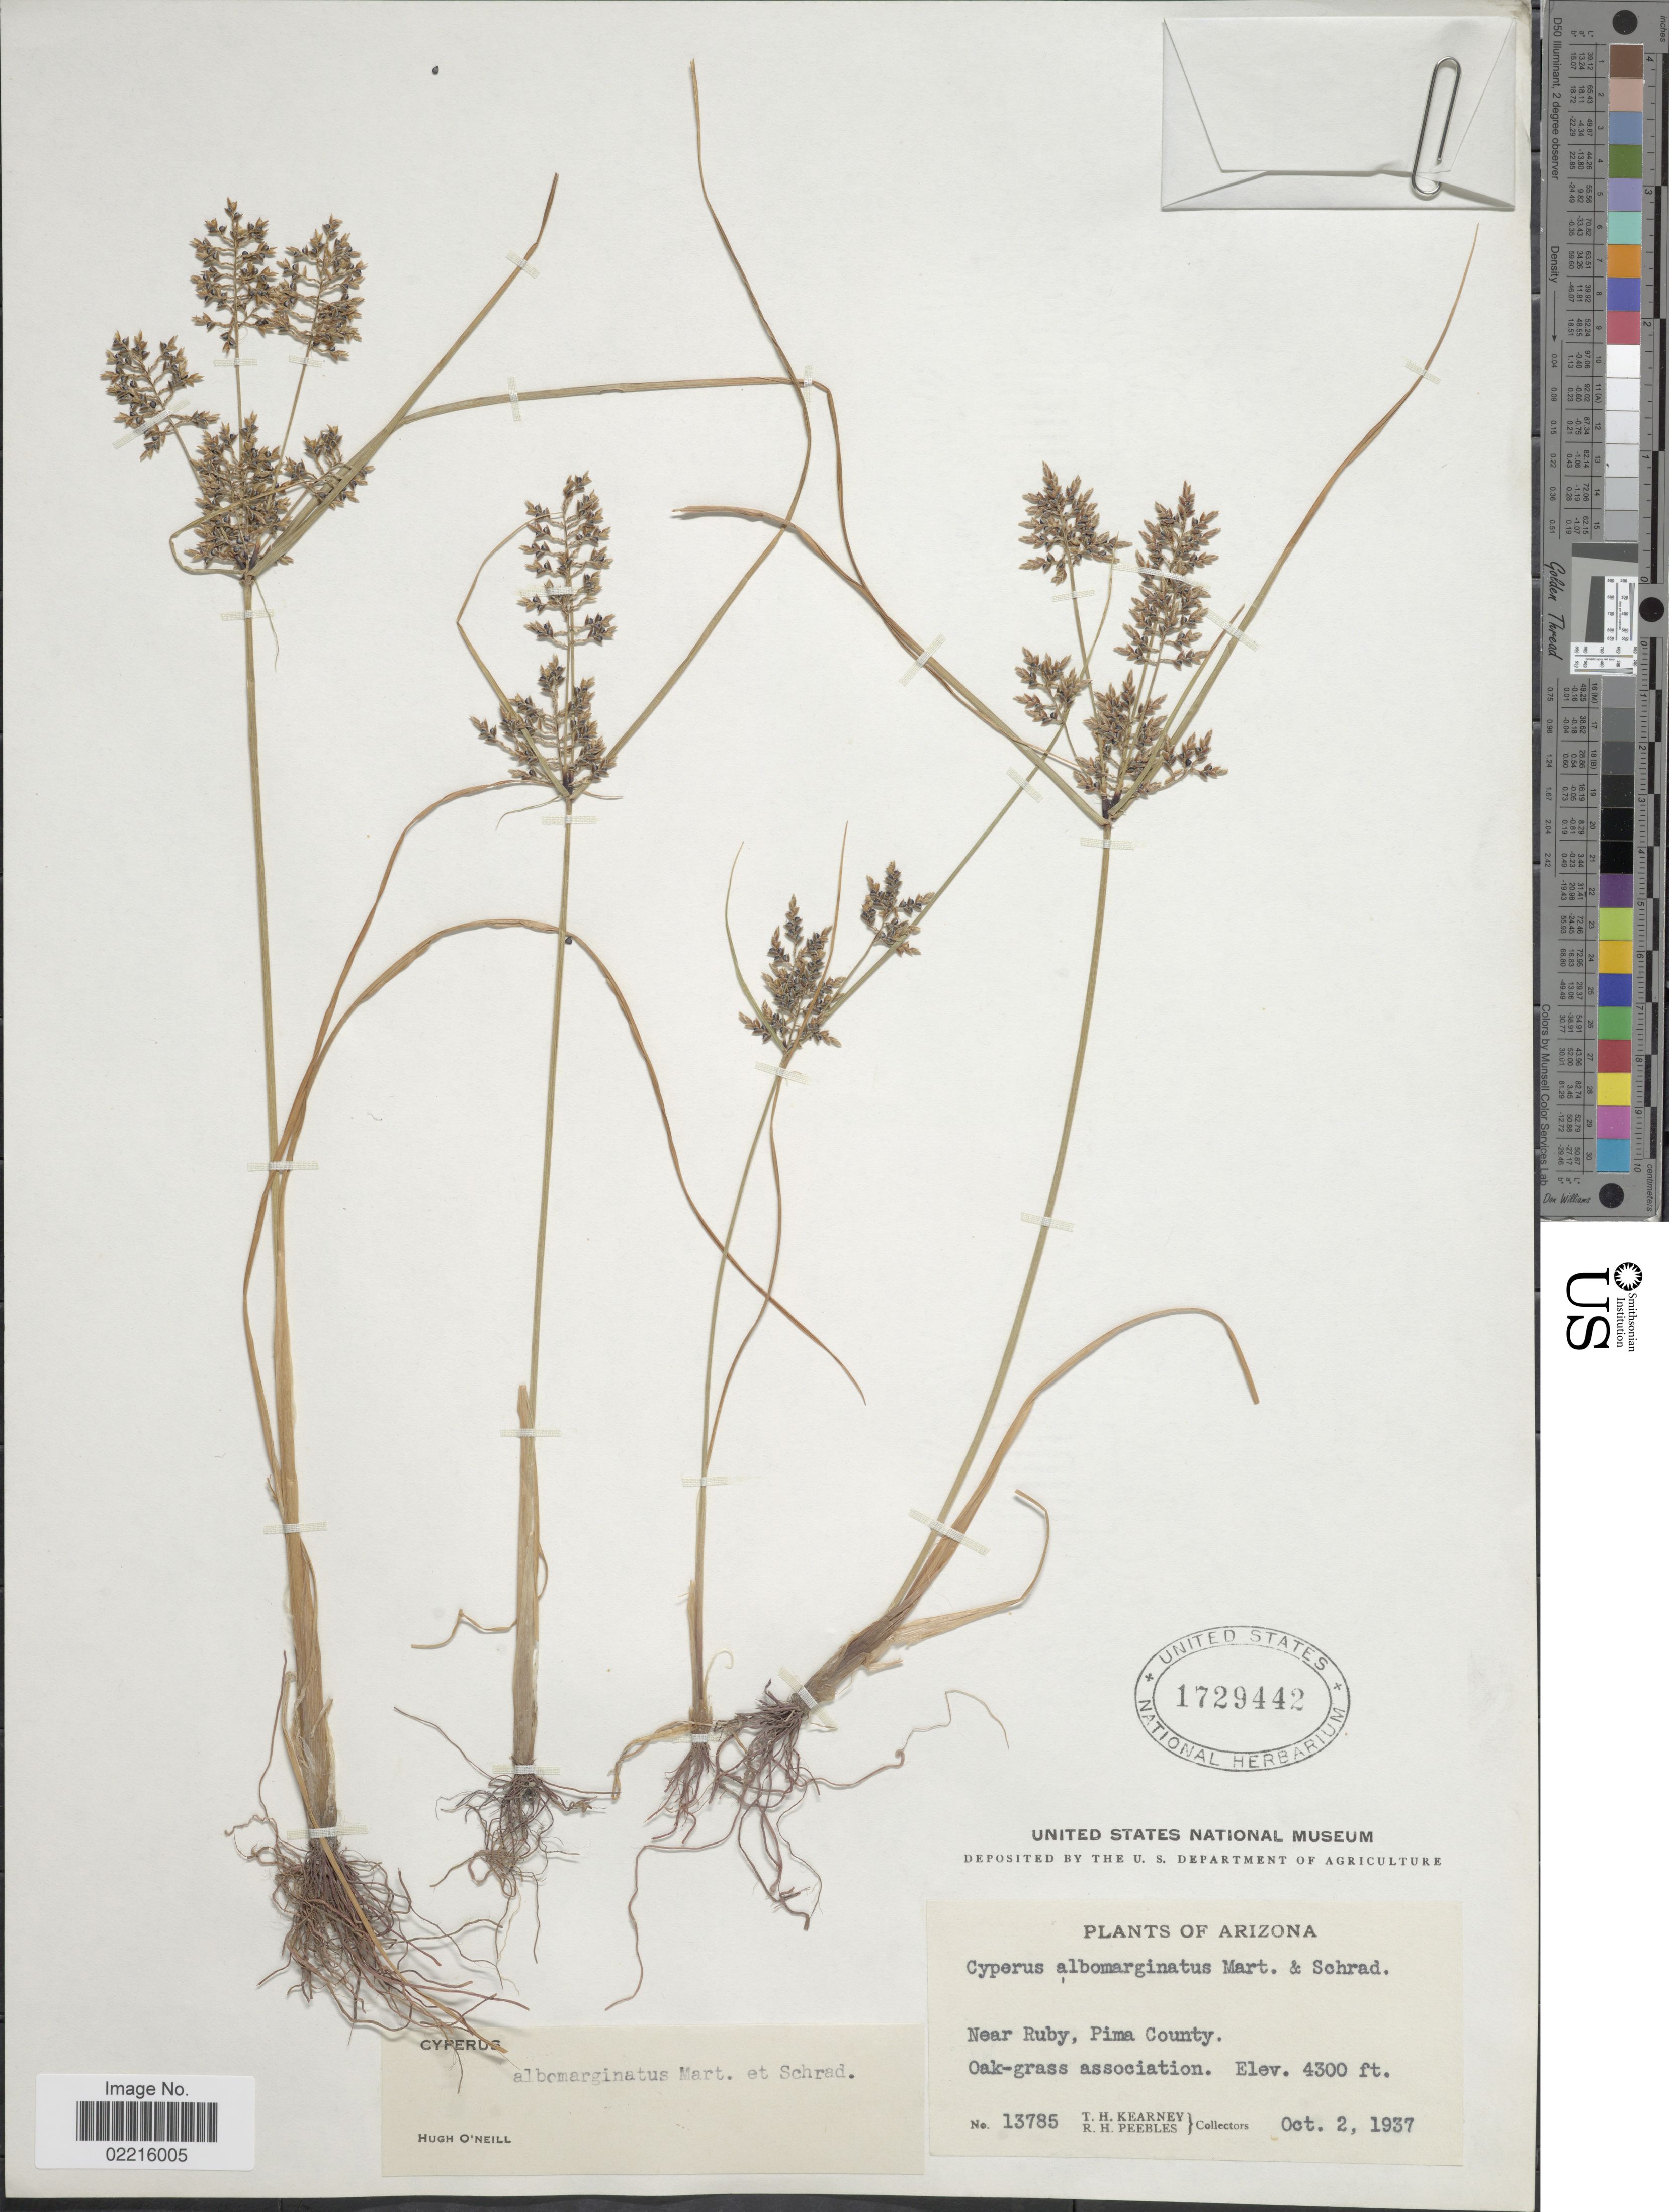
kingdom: Plantae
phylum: Tracheophyta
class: Liliopsida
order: Poales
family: Cyperaceae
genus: Cyperus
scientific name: Cyperus flavicomus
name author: Michx.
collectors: T. H. Kearney & R. H. Peebles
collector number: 13785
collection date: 1937-10-02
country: United States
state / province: Arizona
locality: Near Ruby, Pima County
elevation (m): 1311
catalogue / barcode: US 1729442